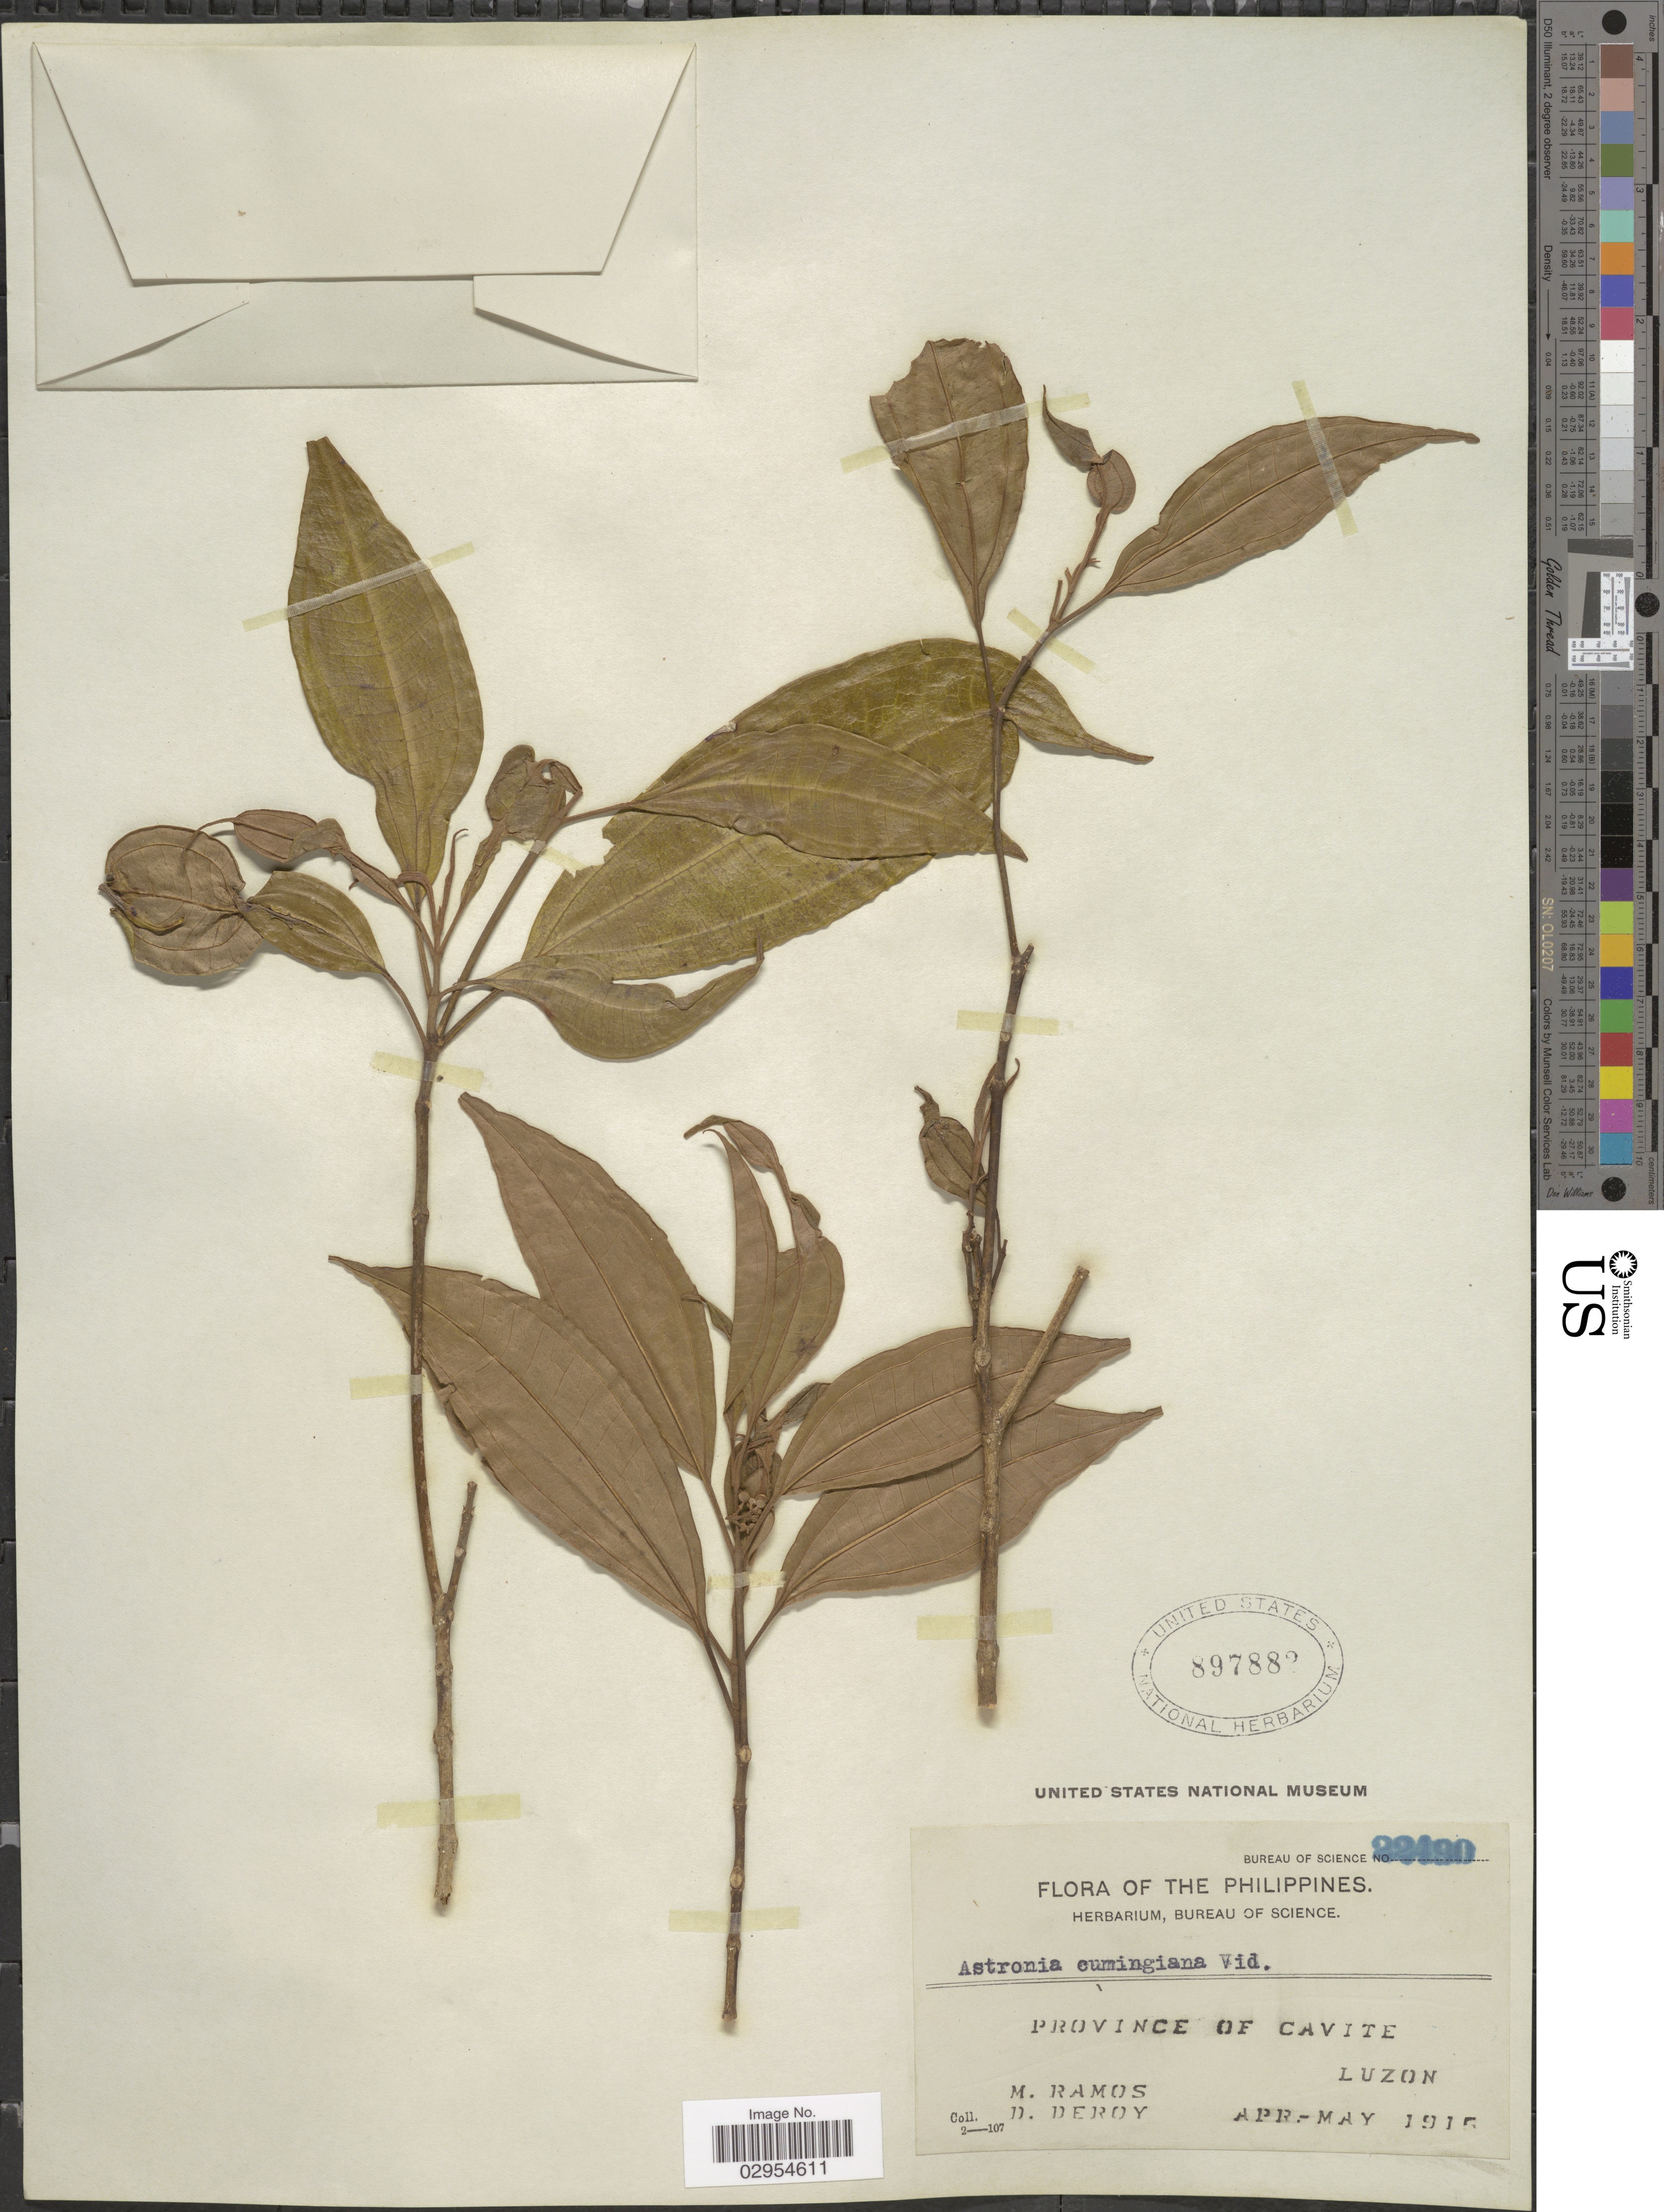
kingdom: Plantae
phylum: Tracheophyta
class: Magnoliopsida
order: Myrtales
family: Melastomataceae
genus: Astronia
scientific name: Astronia cumingiana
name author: S. Vidal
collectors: M. Ramos & D. Deroy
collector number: Bureau of Science 22490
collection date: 1915-04/1915-05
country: Philippines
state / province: Calabarzon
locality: Province of Cavite. Luzon.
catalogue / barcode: US 897882